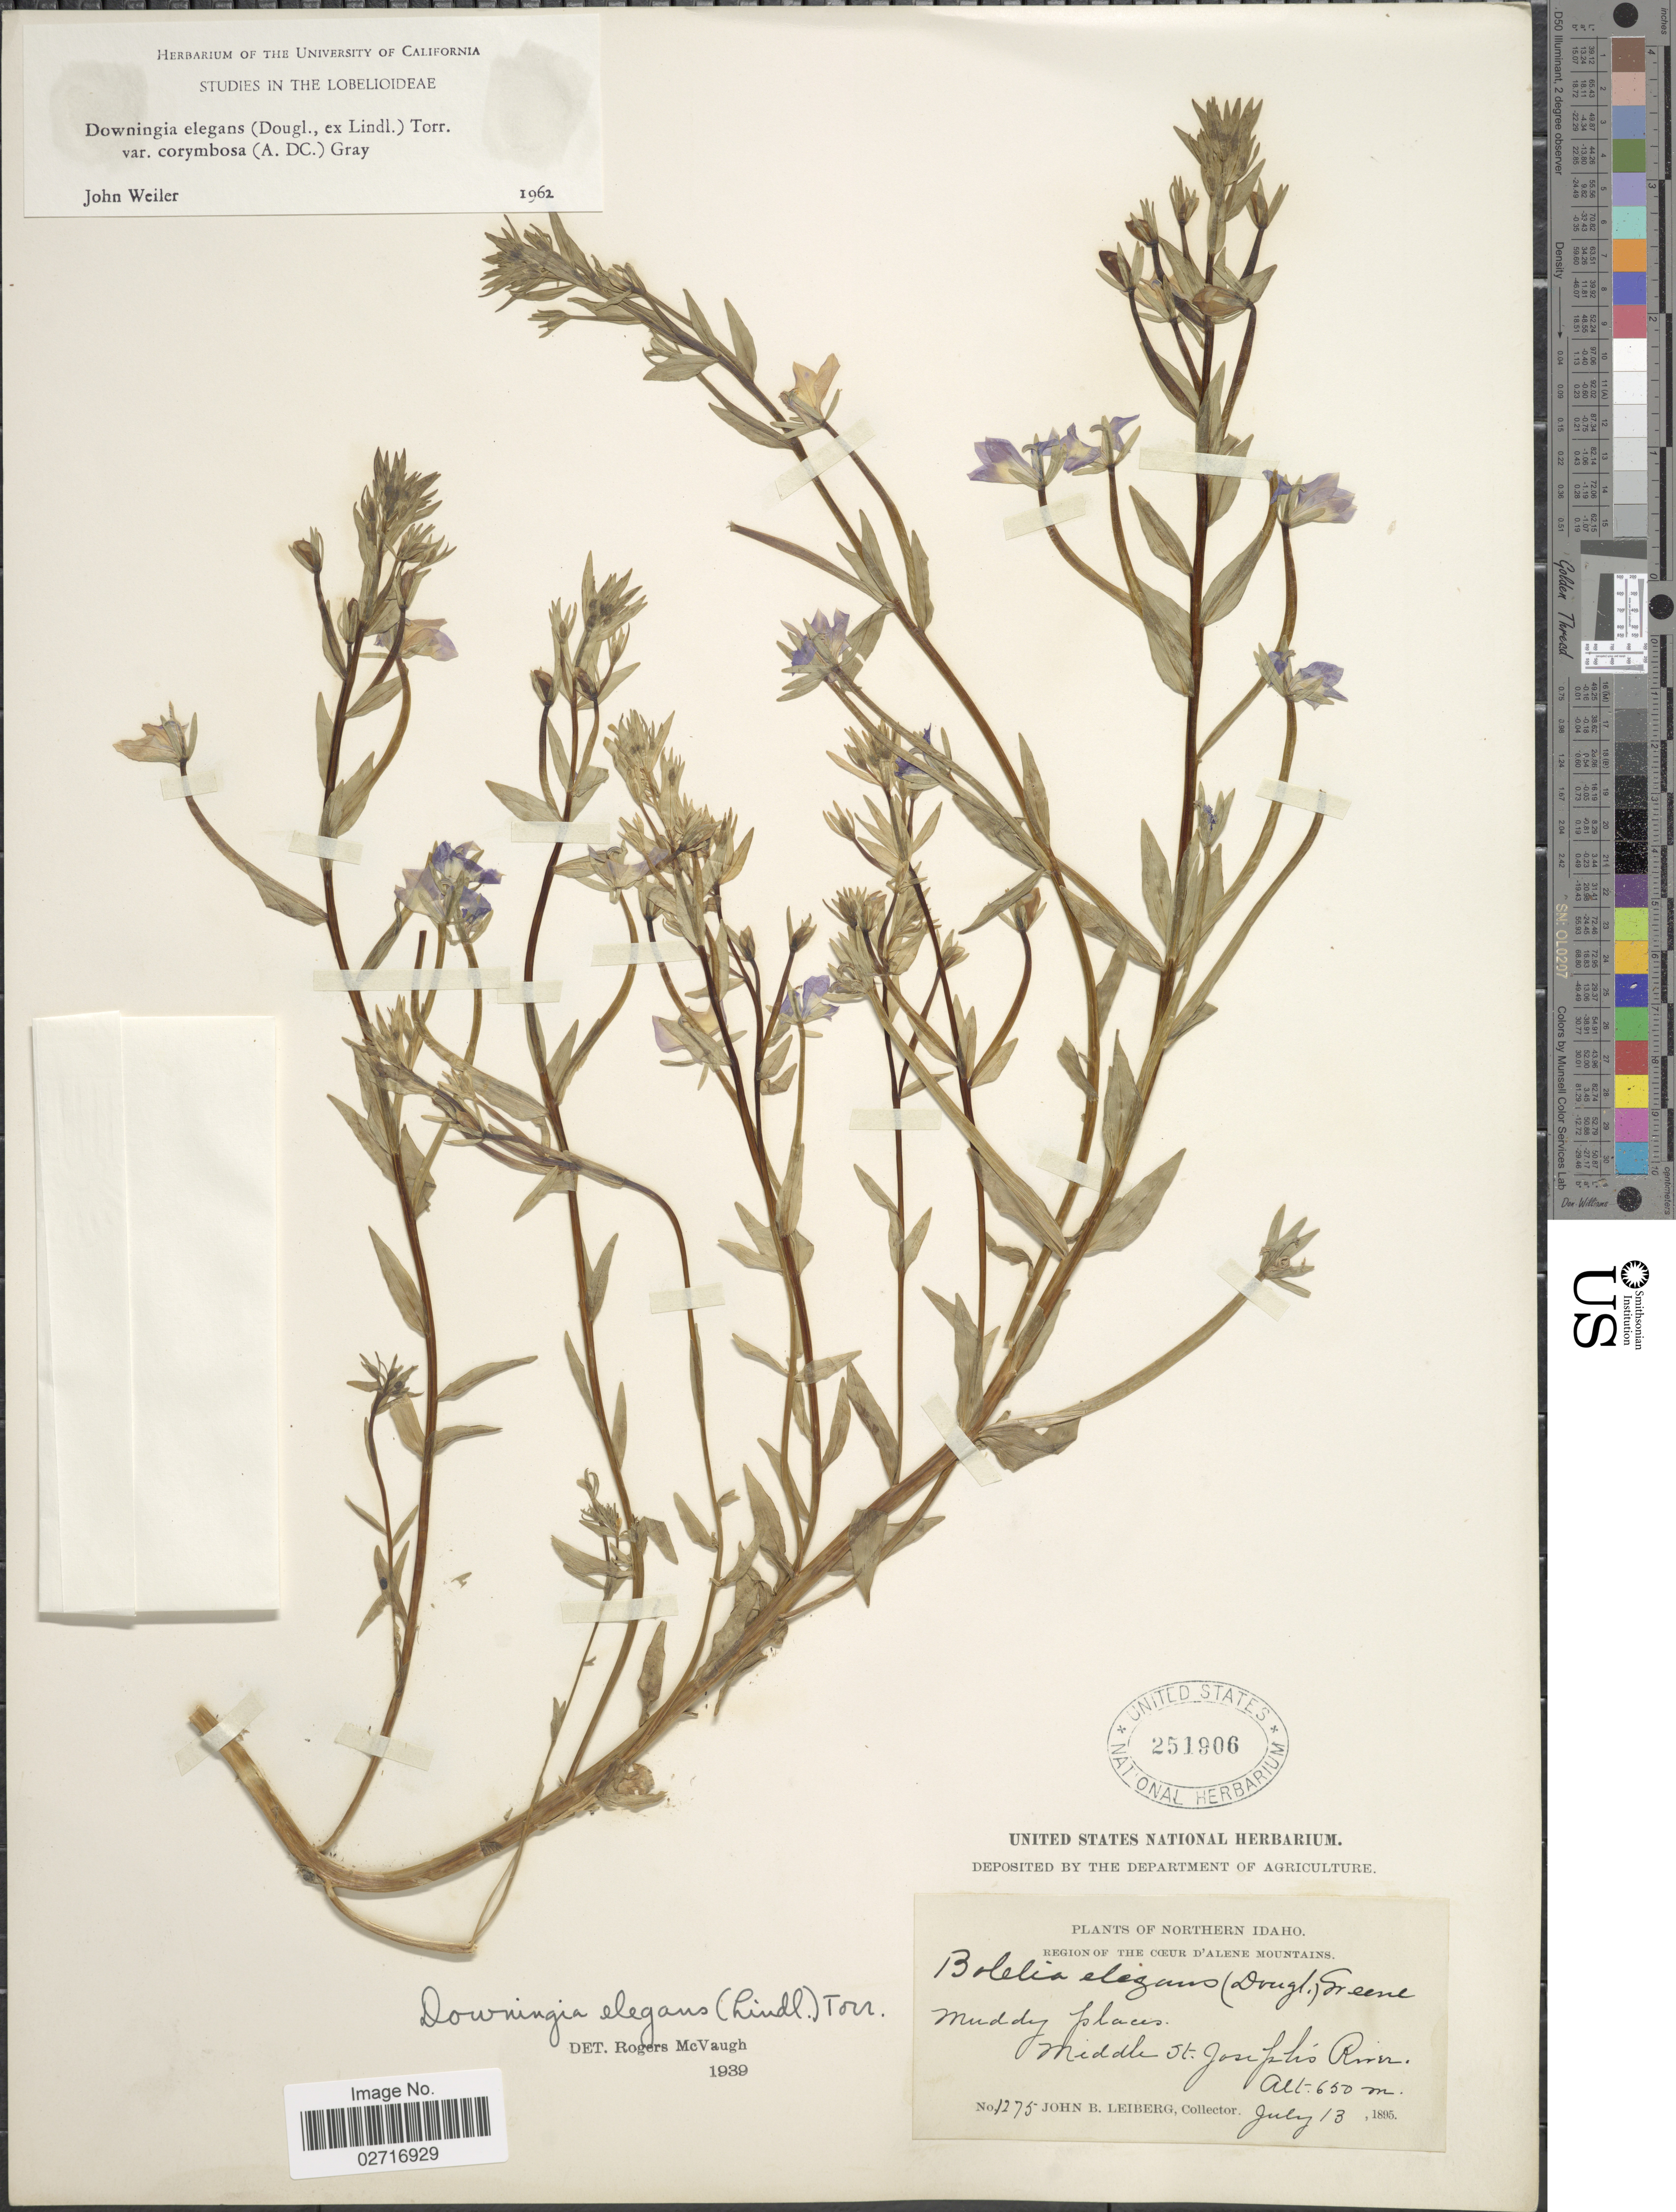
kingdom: Plantae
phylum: Tracheophyta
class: Magnoliopsida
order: Asterales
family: Campanulaceae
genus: Downingia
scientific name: Downingia elegans var. corymbosa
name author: (A. DC.) A. Gray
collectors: J. B. Leiberg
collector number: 1275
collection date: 1895-07-13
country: United States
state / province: Idaho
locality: Northern Idaho. Region of the Coeur d'Alene Mountains. Middle St. Joseph's River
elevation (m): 650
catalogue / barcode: US 251906